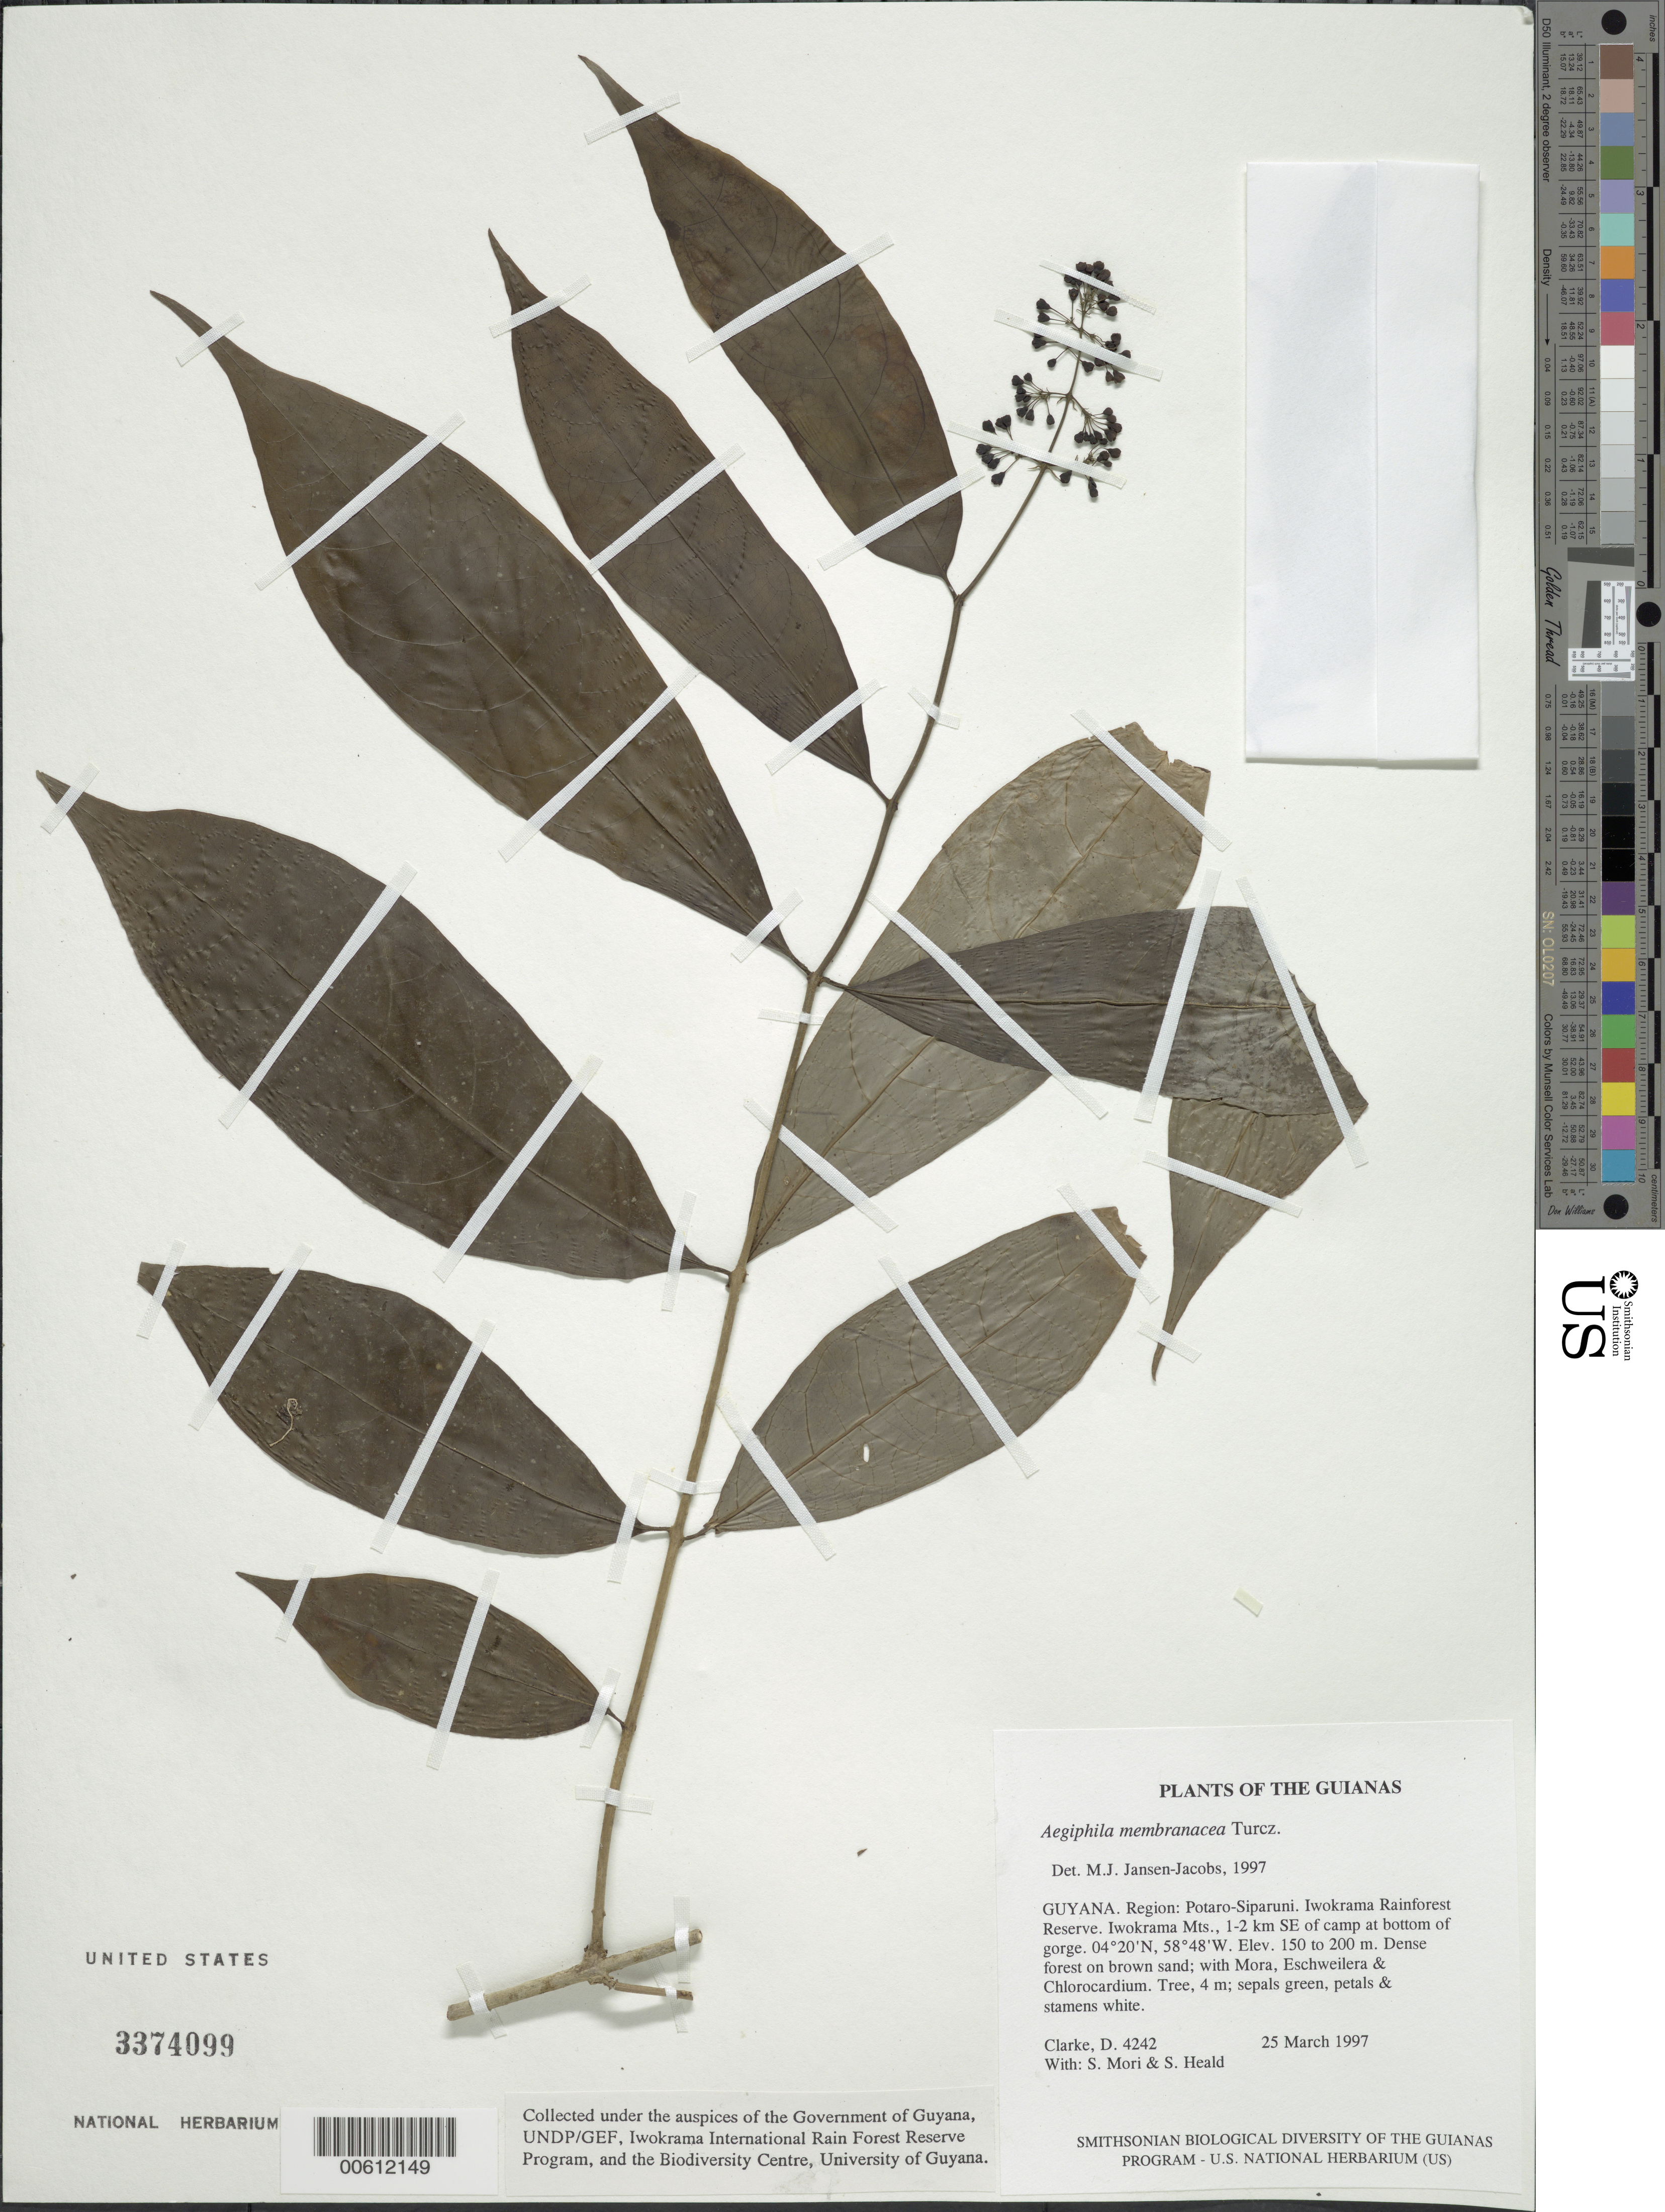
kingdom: Plantae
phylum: Tracheophyta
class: Magnoliopsida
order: Lamiales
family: Lamiaceae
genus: Aegiphila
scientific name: Aegiphila membranacea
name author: Turcz.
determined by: Jansen-Jacobs, M. J., (U), Nationaal Herbarium Nederland, Utrecht University branch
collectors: H. D. Clarke, S. Mori & S. Heald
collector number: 4242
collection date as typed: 25 March 1997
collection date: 1997-03-25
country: Guyana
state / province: Potaro-Siparuni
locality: Iwokrama Rainforest Reserve. Iwokrama Mts., 1-2 km SE of camp at bottom of gorge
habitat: Dense forest on brown sand; with Mora, Eschweilera & Chlorocardium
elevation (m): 150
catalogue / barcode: US 3374099